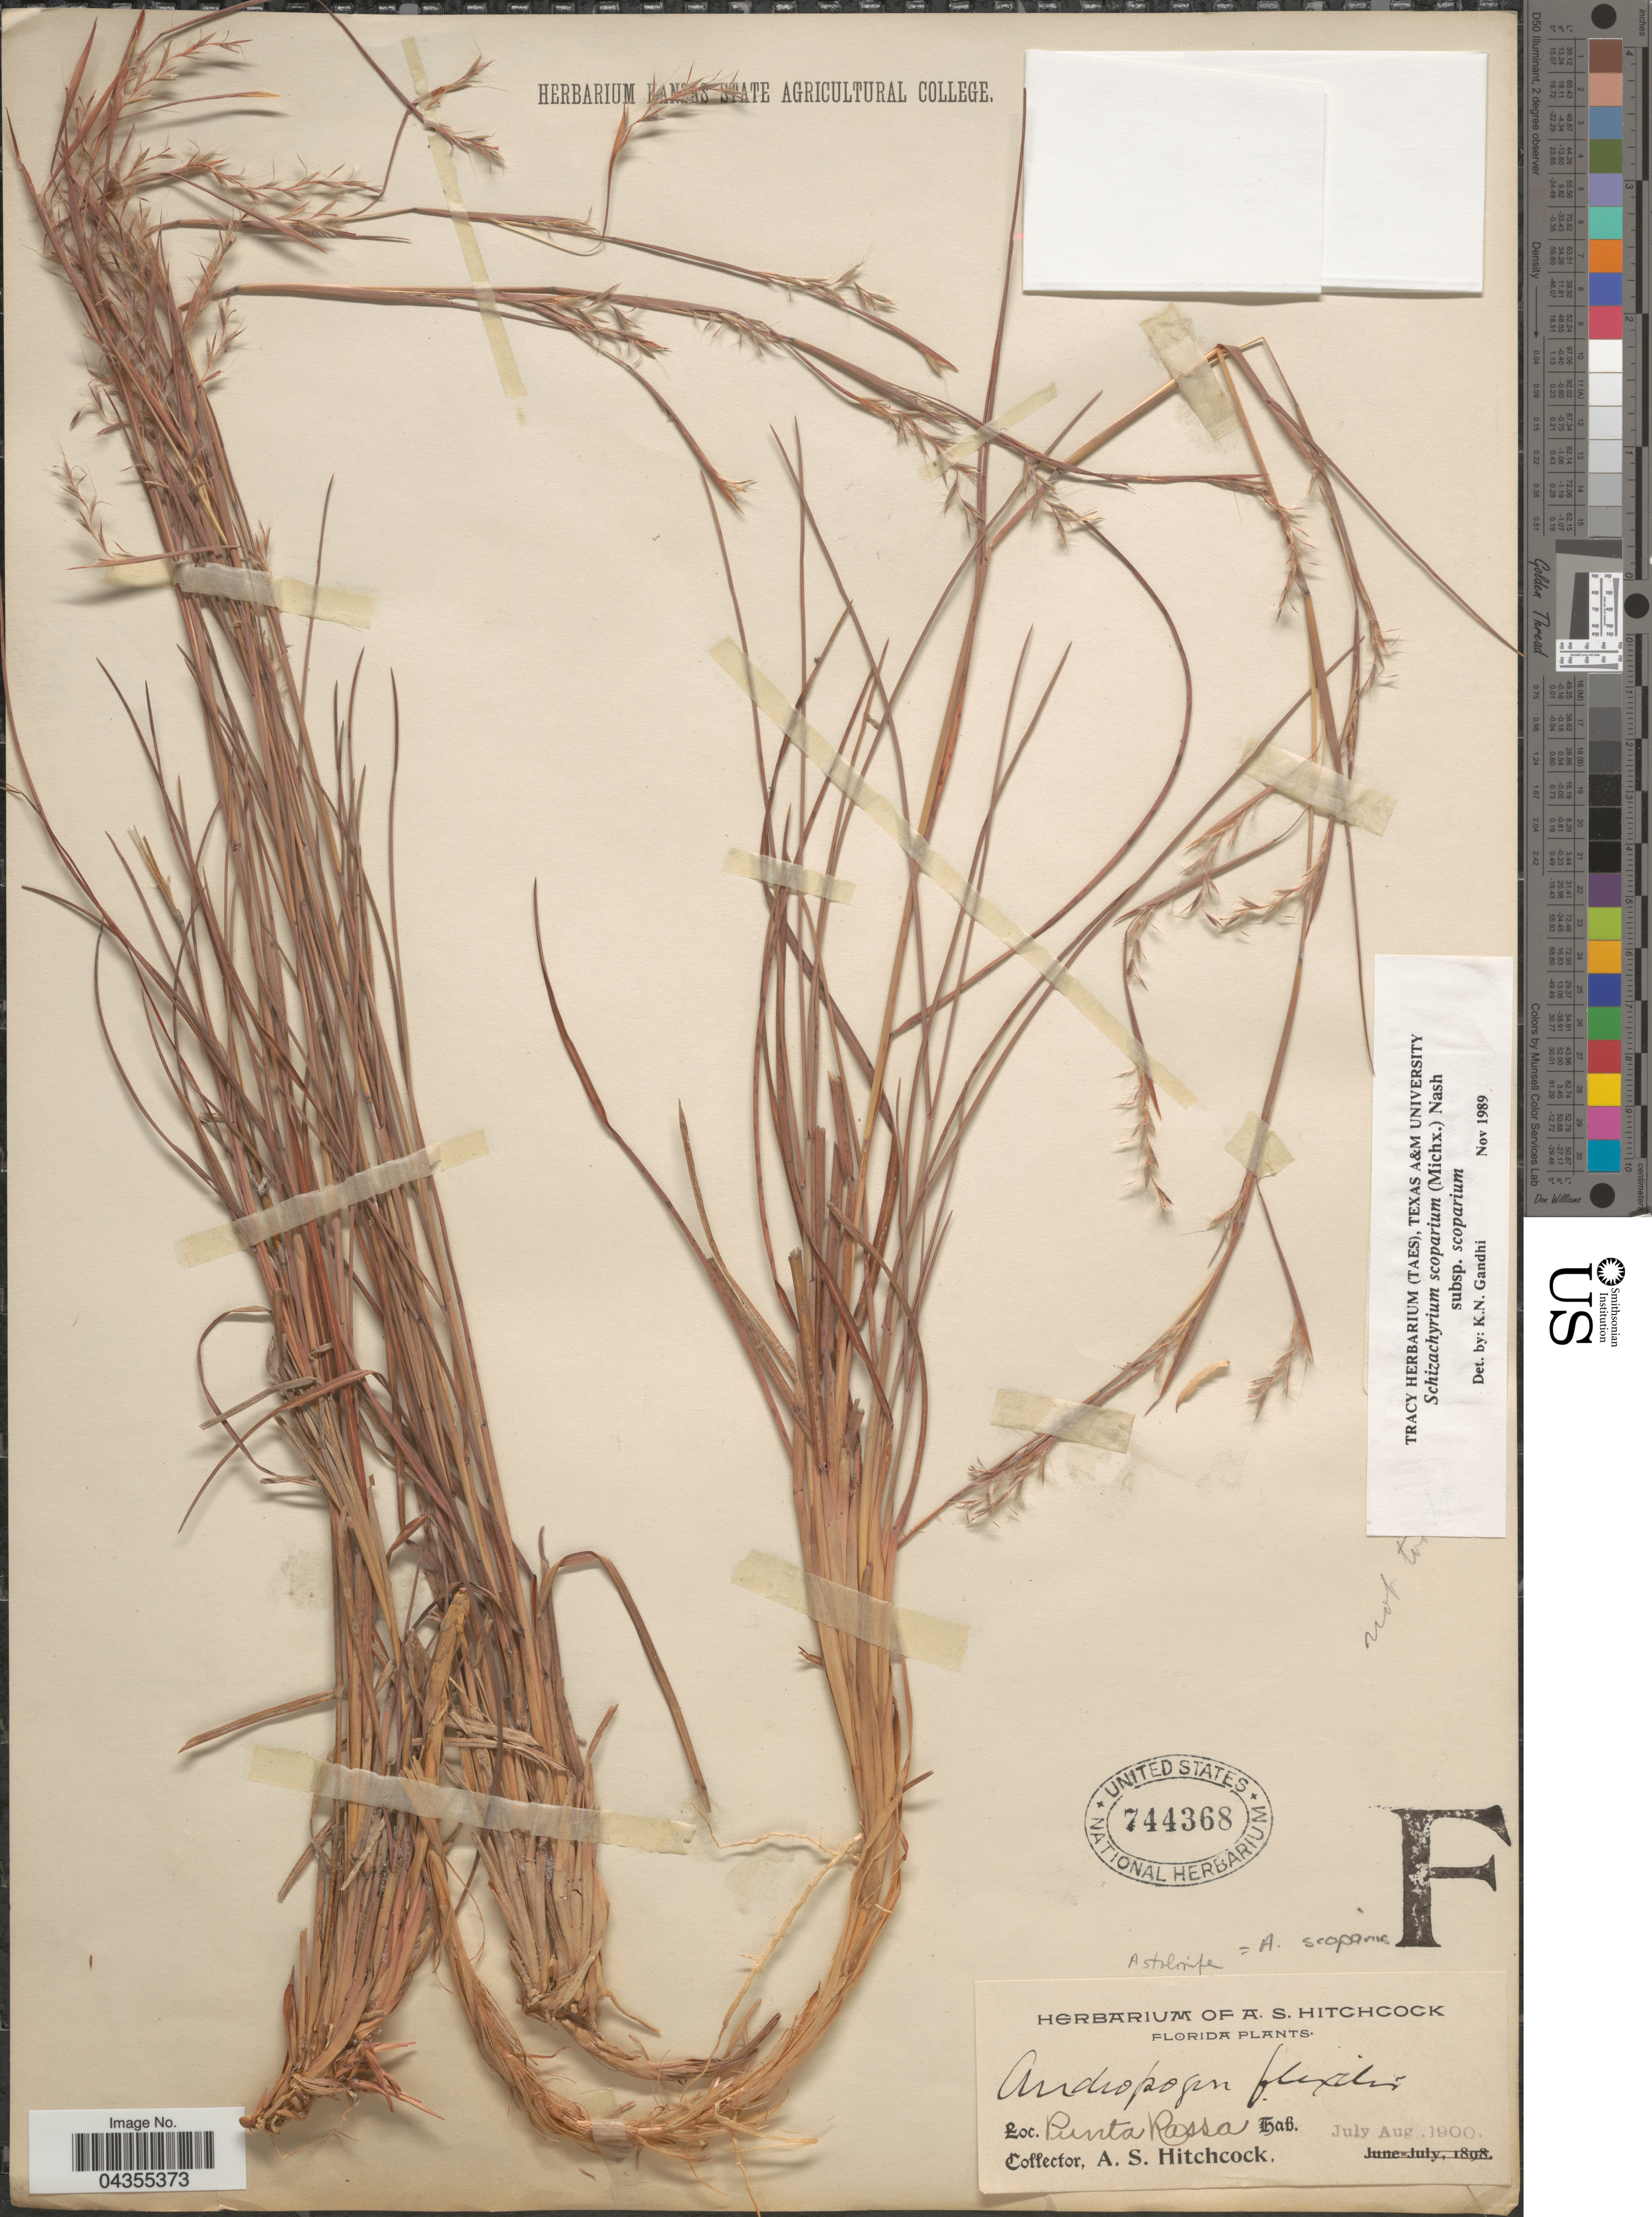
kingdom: Plantae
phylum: Tracheophyta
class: Liliopsida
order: Poales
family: Poaceae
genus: Schizachyrium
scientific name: Schizachyrium scoparium var. scoparium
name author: (Michx.) Nash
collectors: A. S. Hitchcock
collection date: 1900-07/1900-08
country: United States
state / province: Florida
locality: Punta Rassa.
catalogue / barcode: US 744368